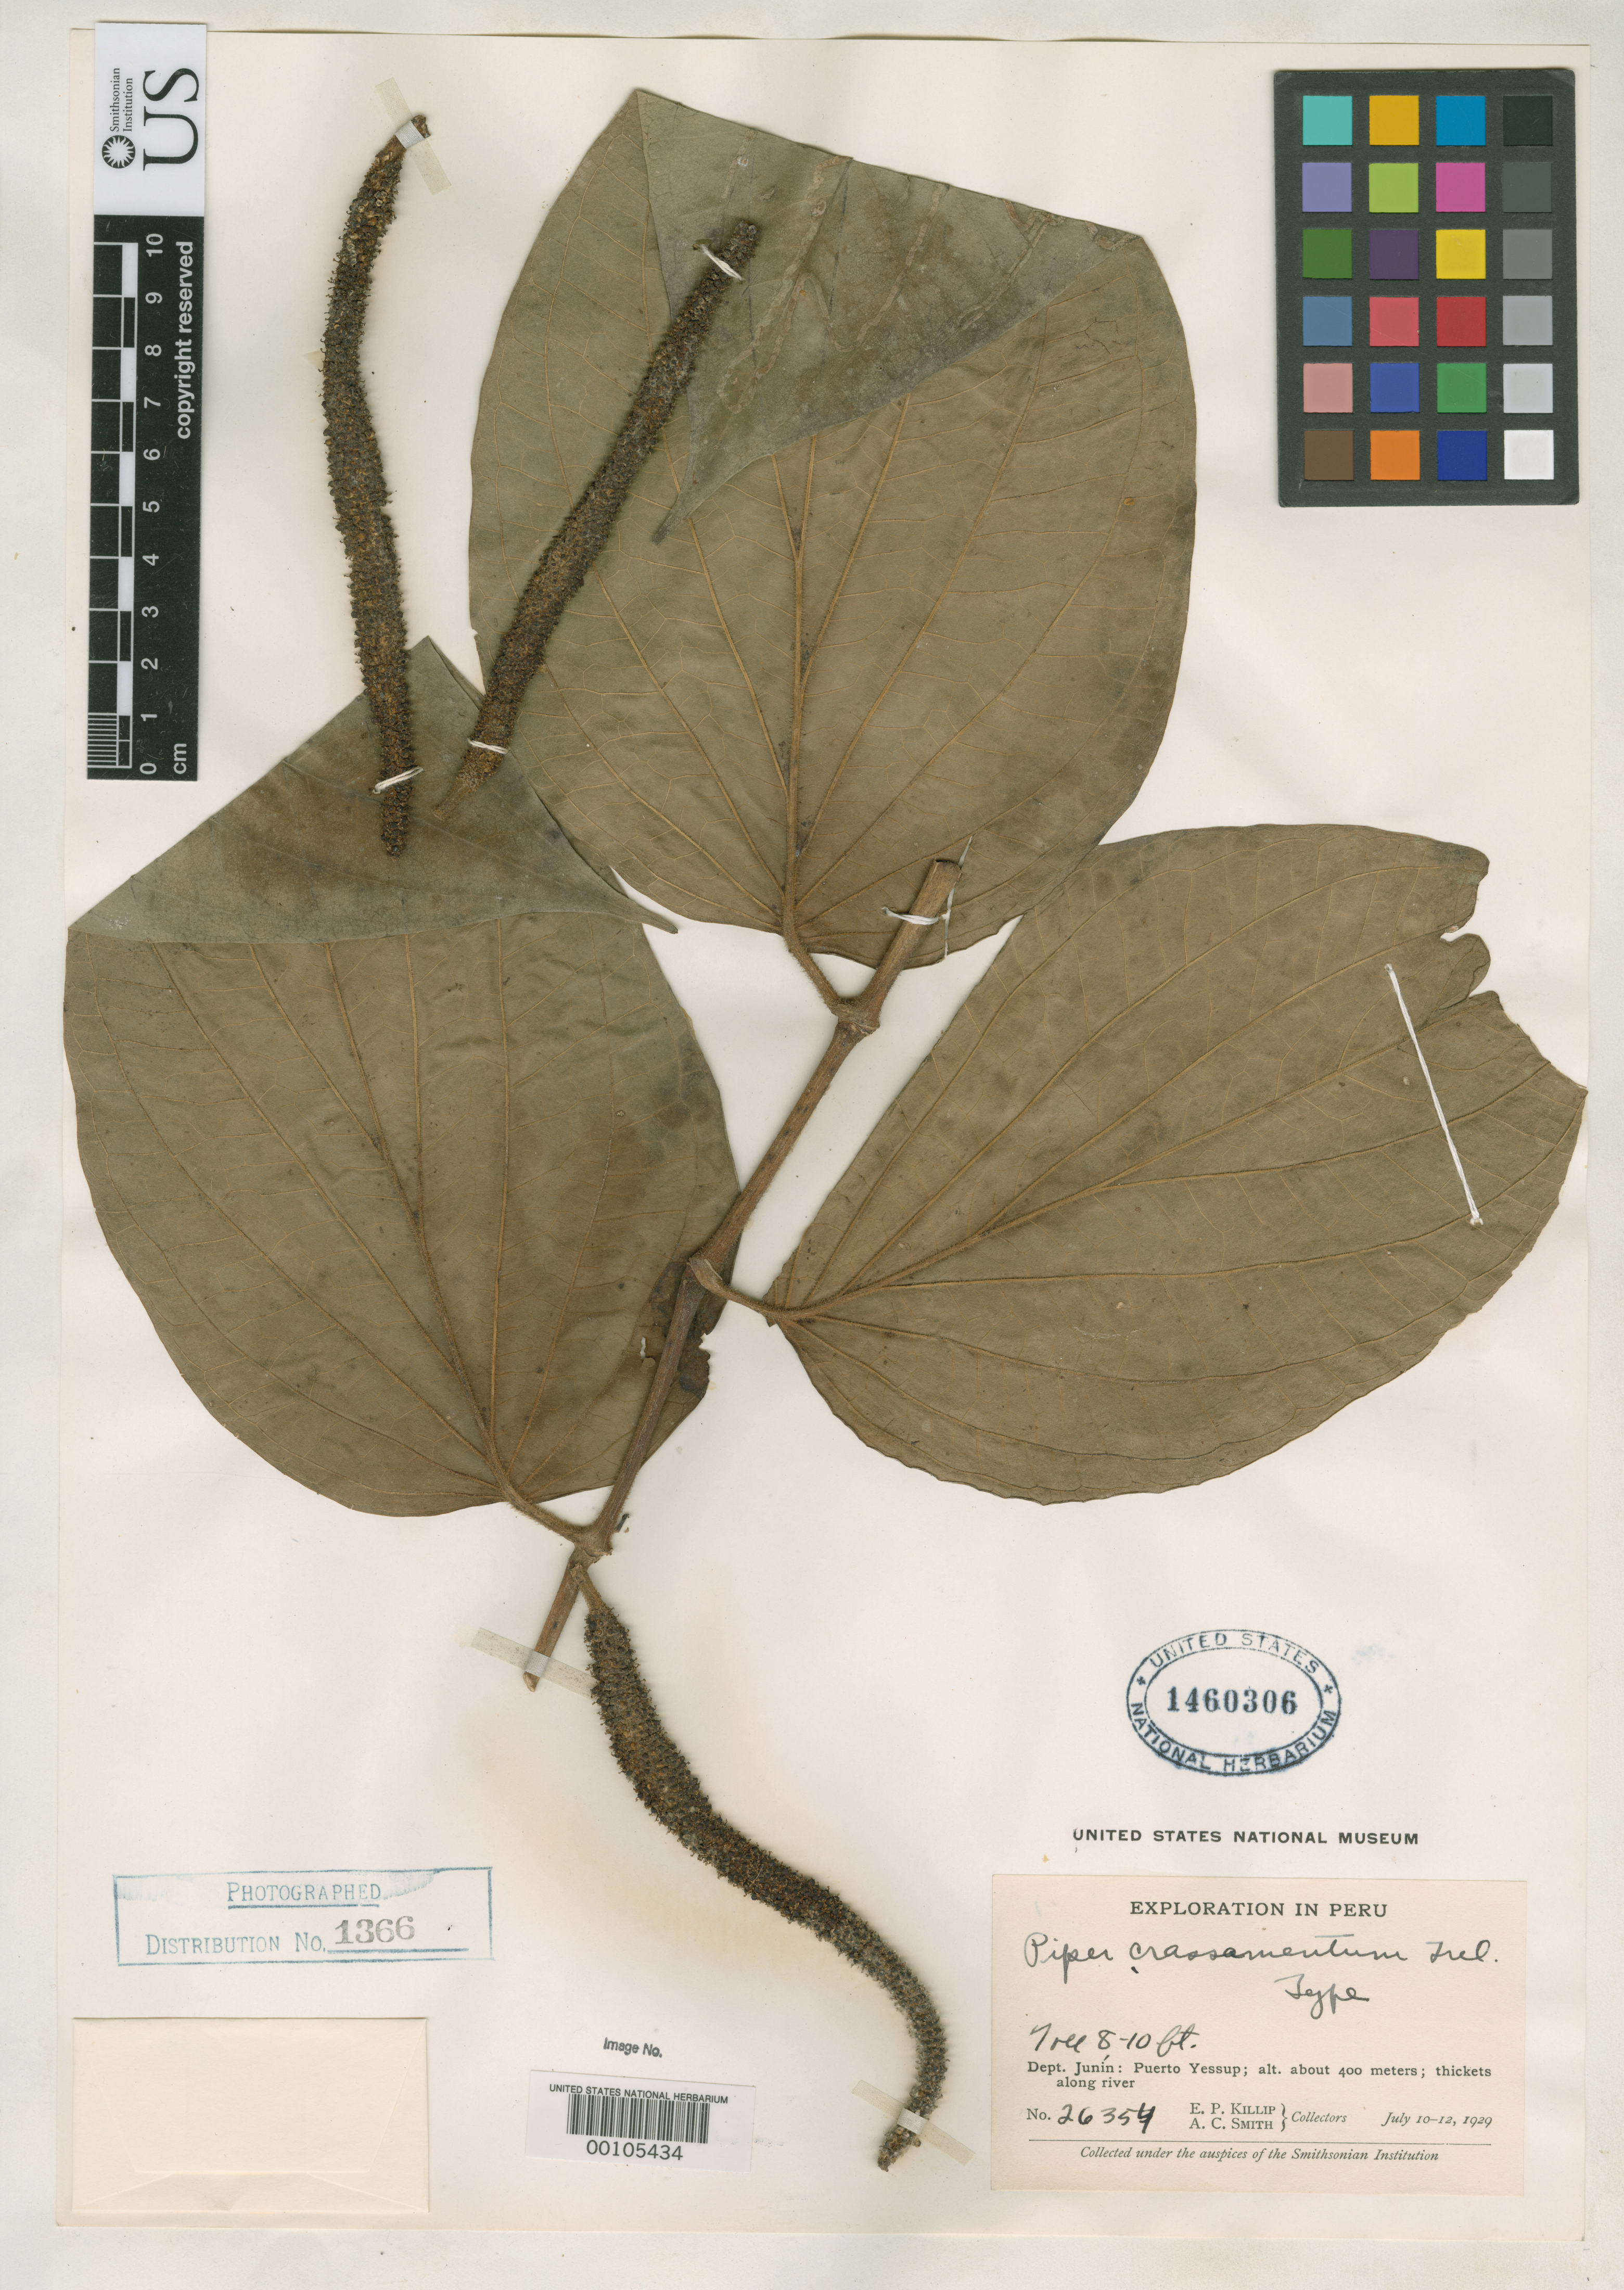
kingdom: Plantae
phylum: Tracheophyta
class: Magnoliopsida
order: Piperales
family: Piperaceae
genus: Piper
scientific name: Piper crassamentum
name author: Trel. in J.F. Macbr.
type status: Holotype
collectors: E. P. Killip & A. C. Smith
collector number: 26354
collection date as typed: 10 Jul 1929 to 12 Jul 1929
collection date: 1929-07-10/1929-07-12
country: Peru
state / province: Junín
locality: Puerto Yessup.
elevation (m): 400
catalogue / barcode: US 1460306